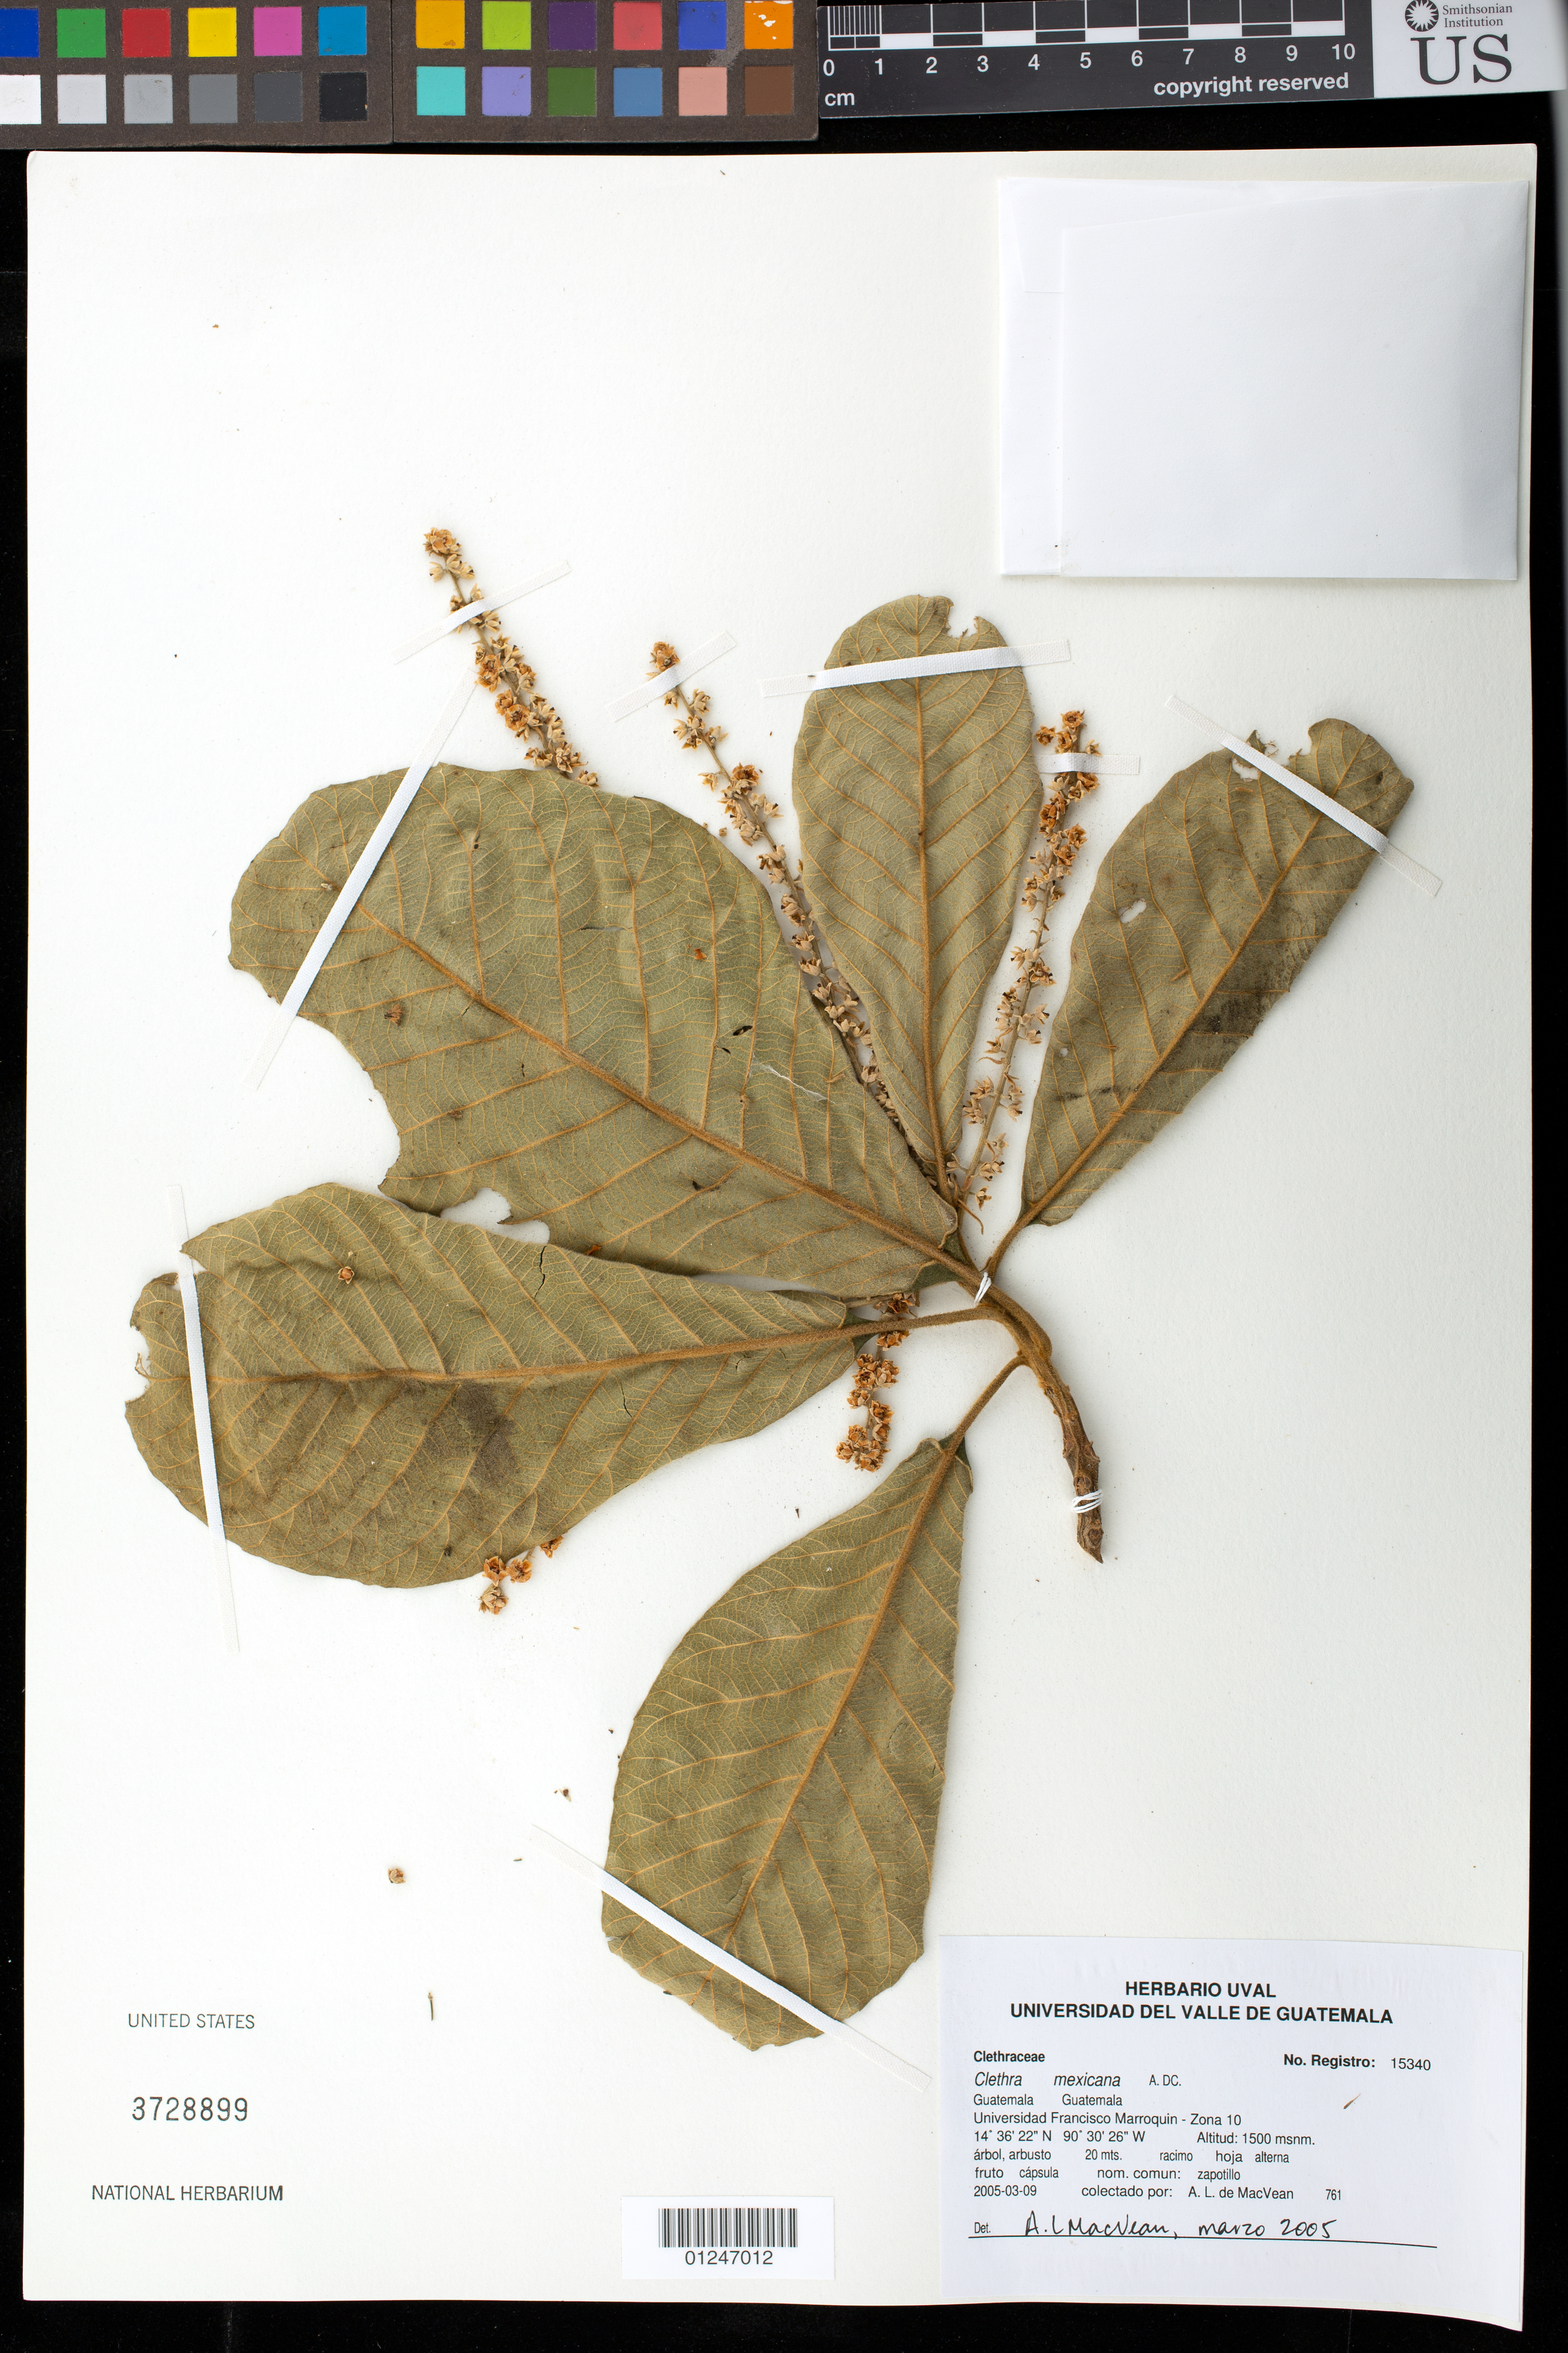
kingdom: Plantae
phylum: Tracheophyta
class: Magnoliopsida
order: Ericales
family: Clethraceae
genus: Clethra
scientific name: Clethra mexicana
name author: A. DC.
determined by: MacVean, AnaLu de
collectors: A. MacVean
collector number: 761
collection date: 2005-03-09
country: Guatemala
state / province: Guatemala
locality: Universidad Francisco marroquin- Zona 10.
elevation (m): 1500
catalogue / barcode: US 3728899